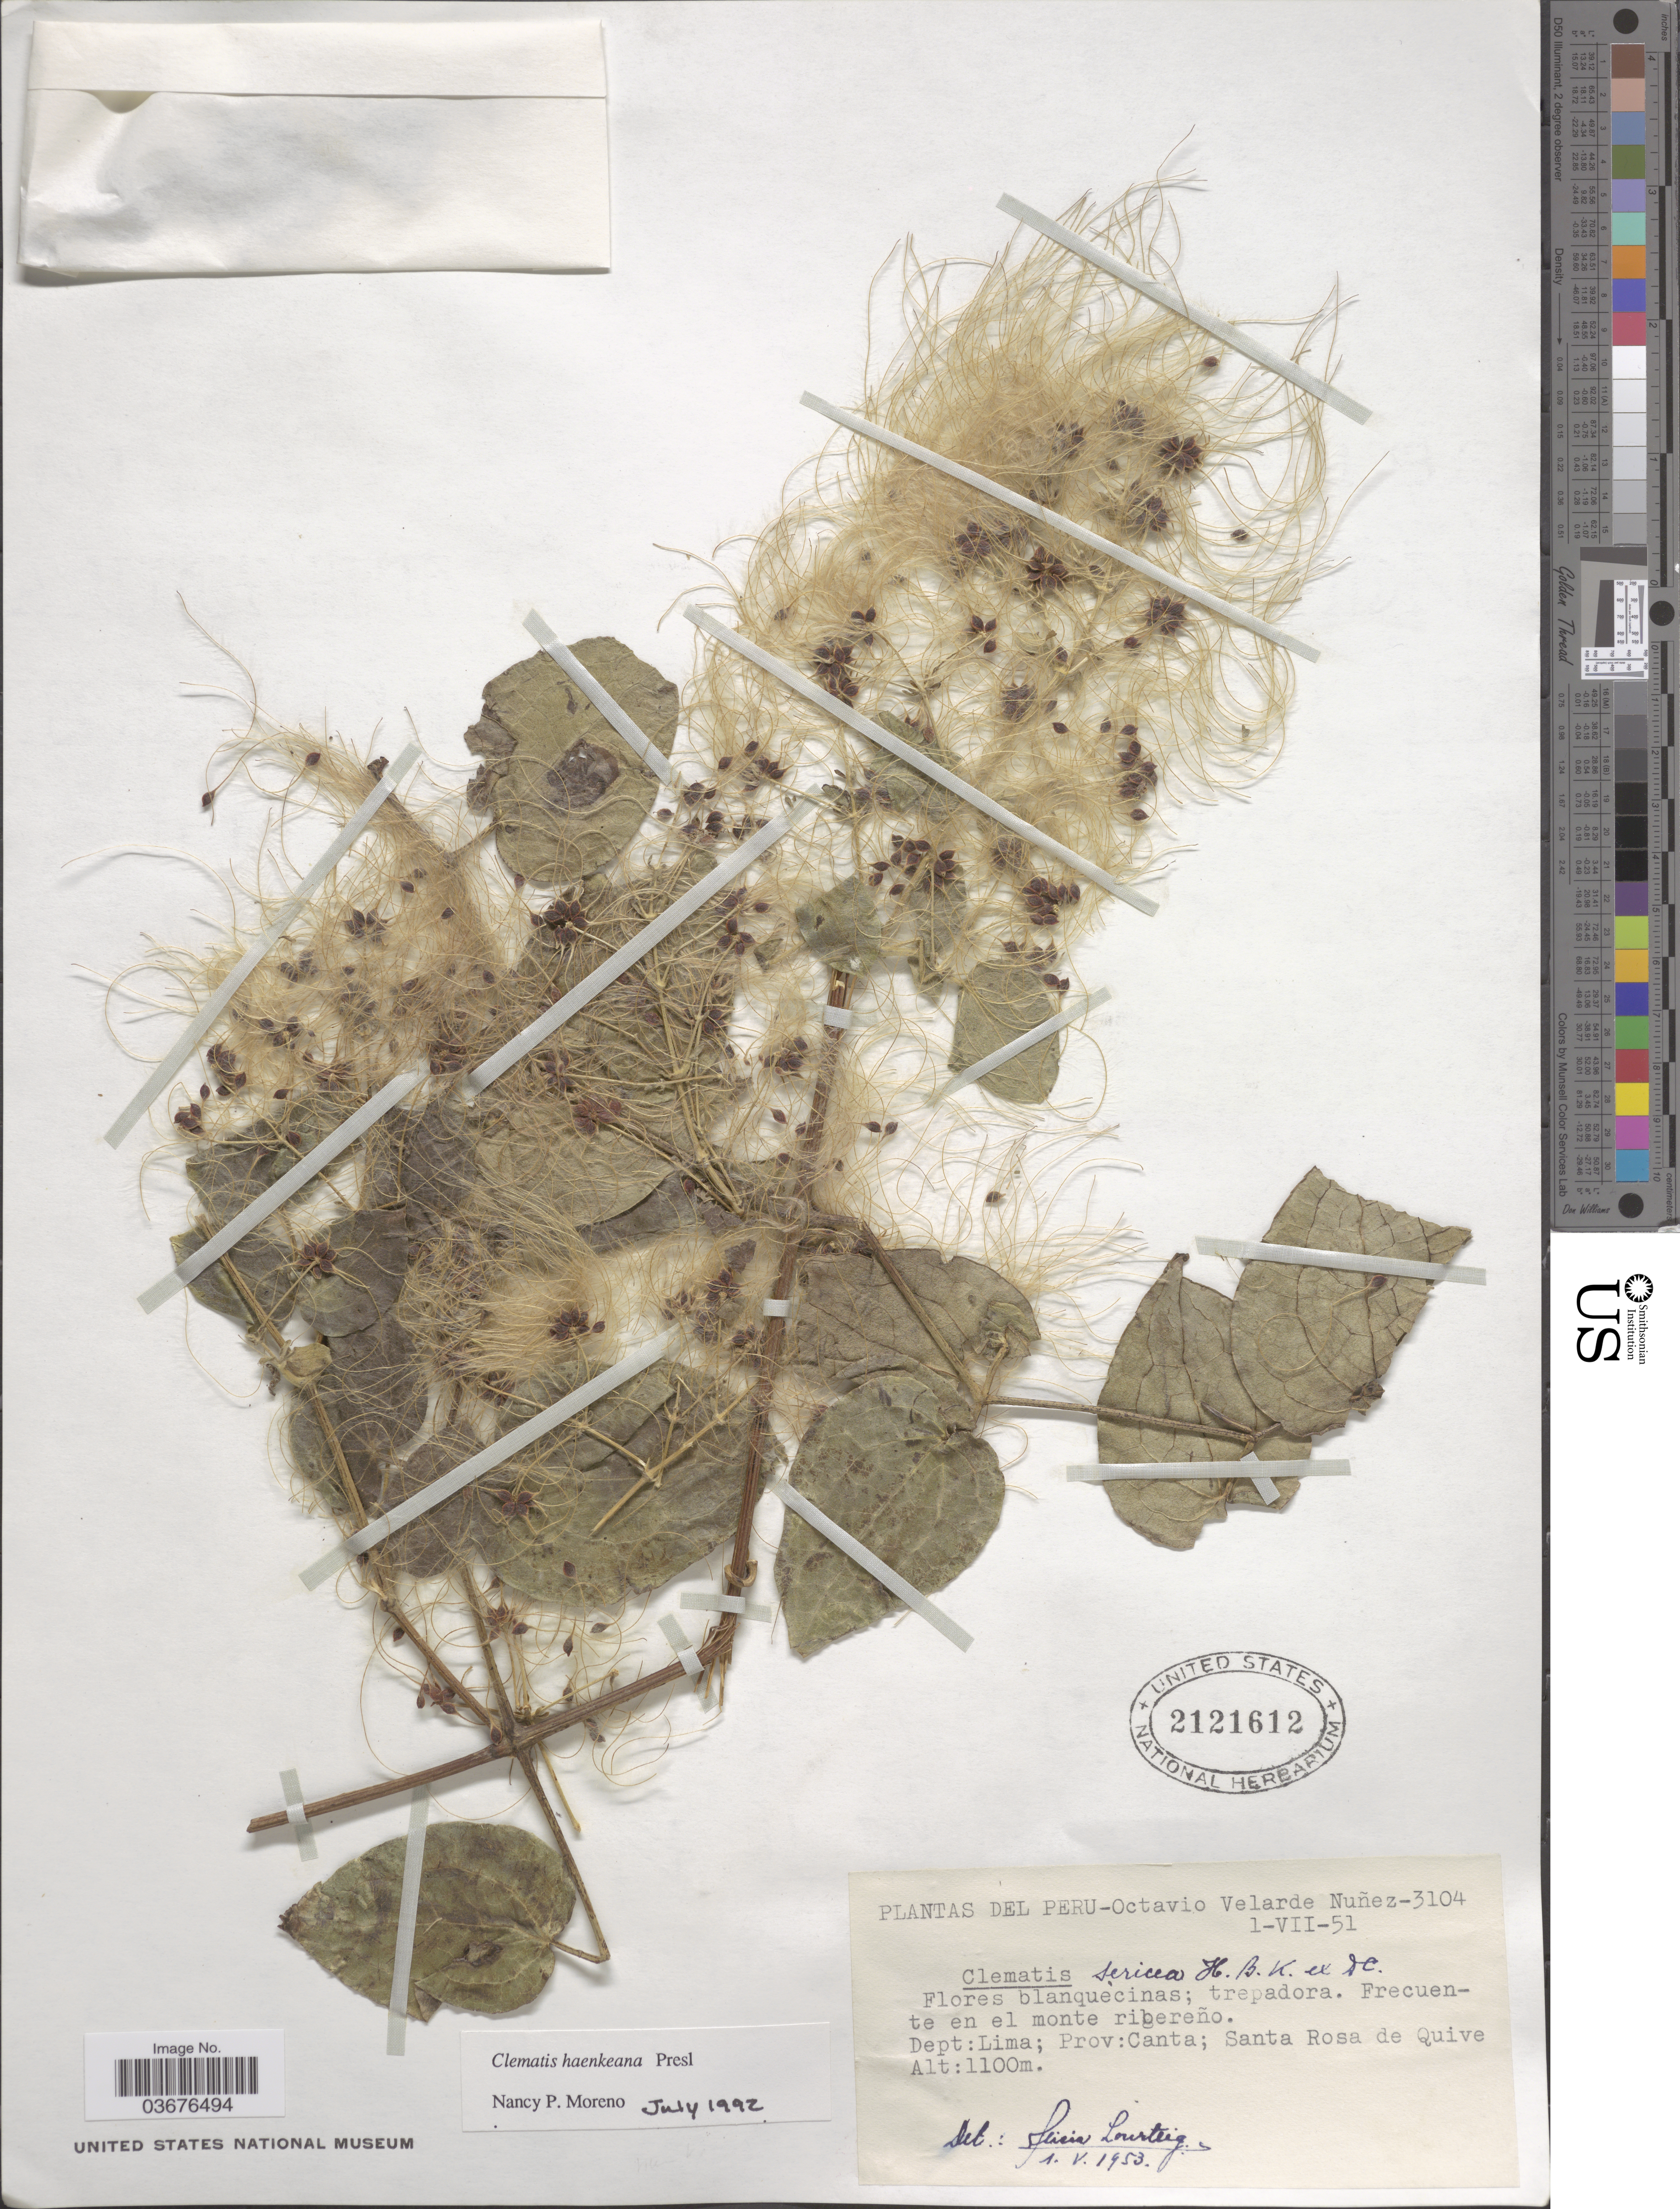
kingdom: Plantae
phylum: Tracheophyta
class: Magnoliopsida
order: Ranunculales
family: Ranunculaceae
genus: Clematis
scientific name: Clematis haenkeana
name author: C. Presl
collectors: O. Velarde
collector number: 3104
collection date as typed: Transcribed d/m/y: 1/7/51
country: Peru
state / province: Lima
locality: Dept: Lima; Prov: Canta; Santa Rosa de Quive.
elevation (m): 1100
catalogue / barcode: US 2121612